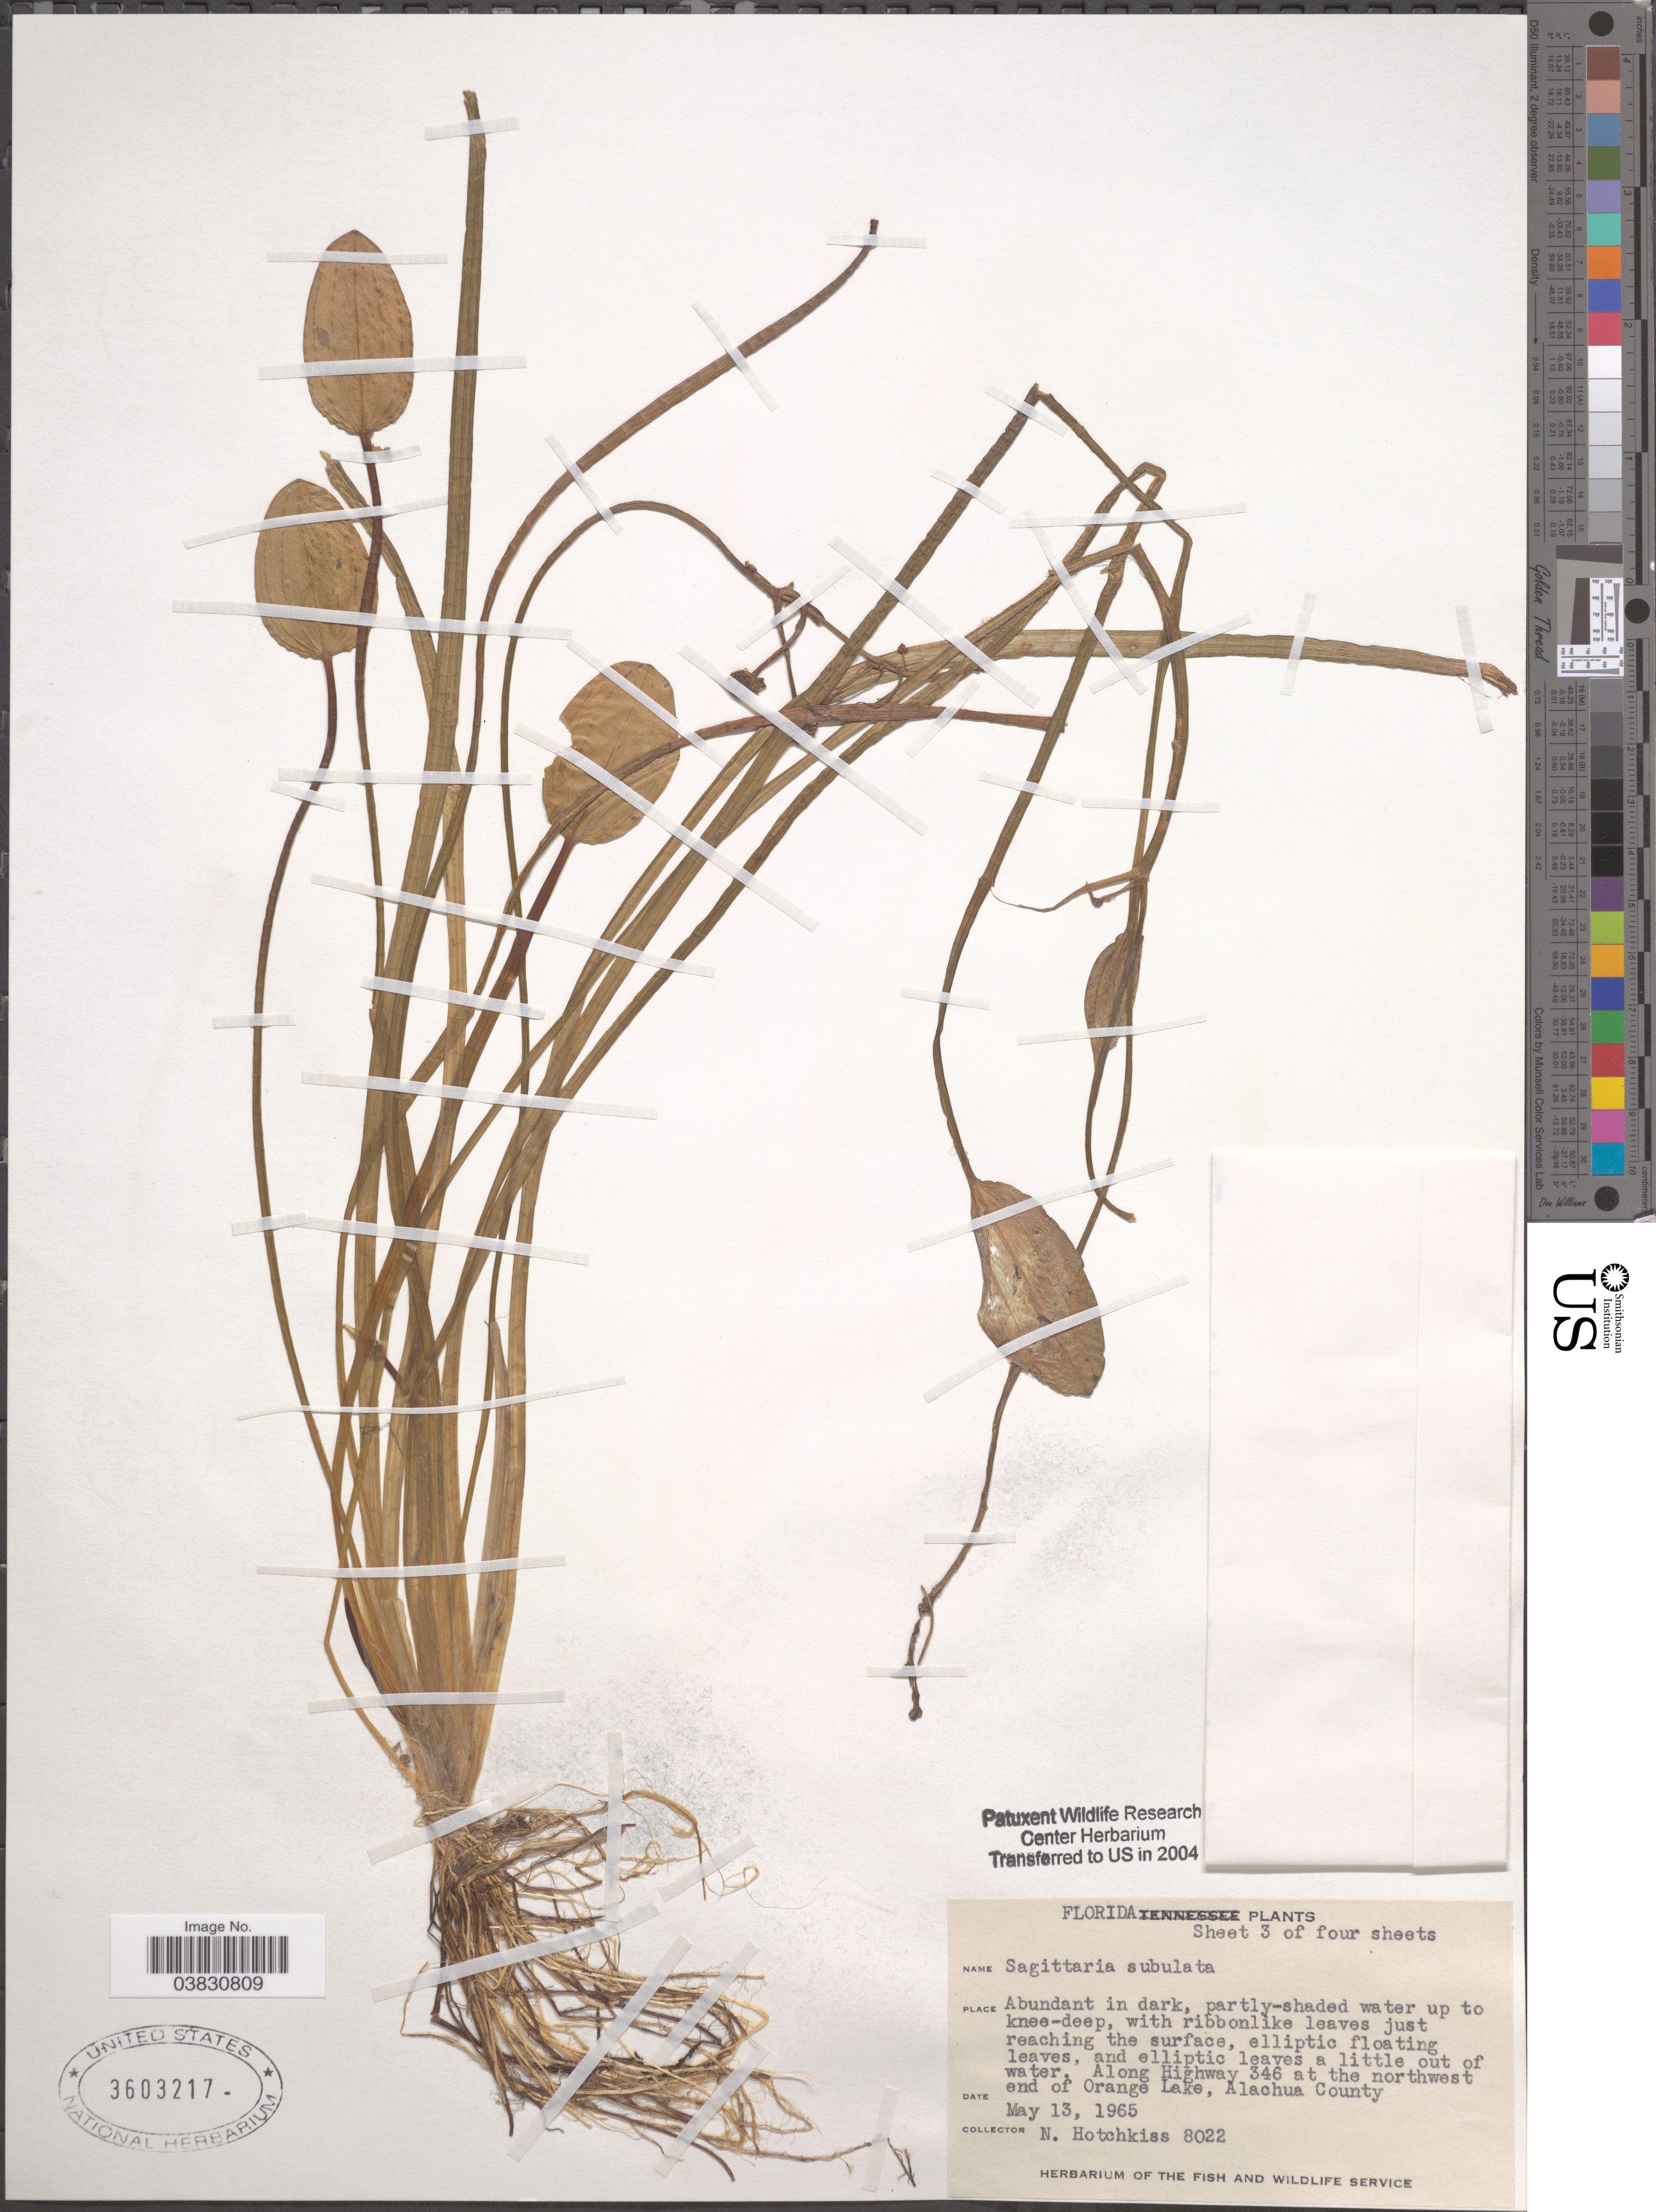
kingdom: Plantae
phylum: Tracheophyta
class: Liliopsida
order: Alismatales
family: Alismataceae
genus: Sagittaria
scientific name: Sagittaria subulata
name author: (L.) Buchenau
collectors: N. Hotchkiss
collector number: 8022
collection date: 1965-05-13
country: United States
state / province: Florida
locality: Along Highway 346 at the northwest end of Orange Lake, Alachua County.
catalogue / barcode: US 3603217